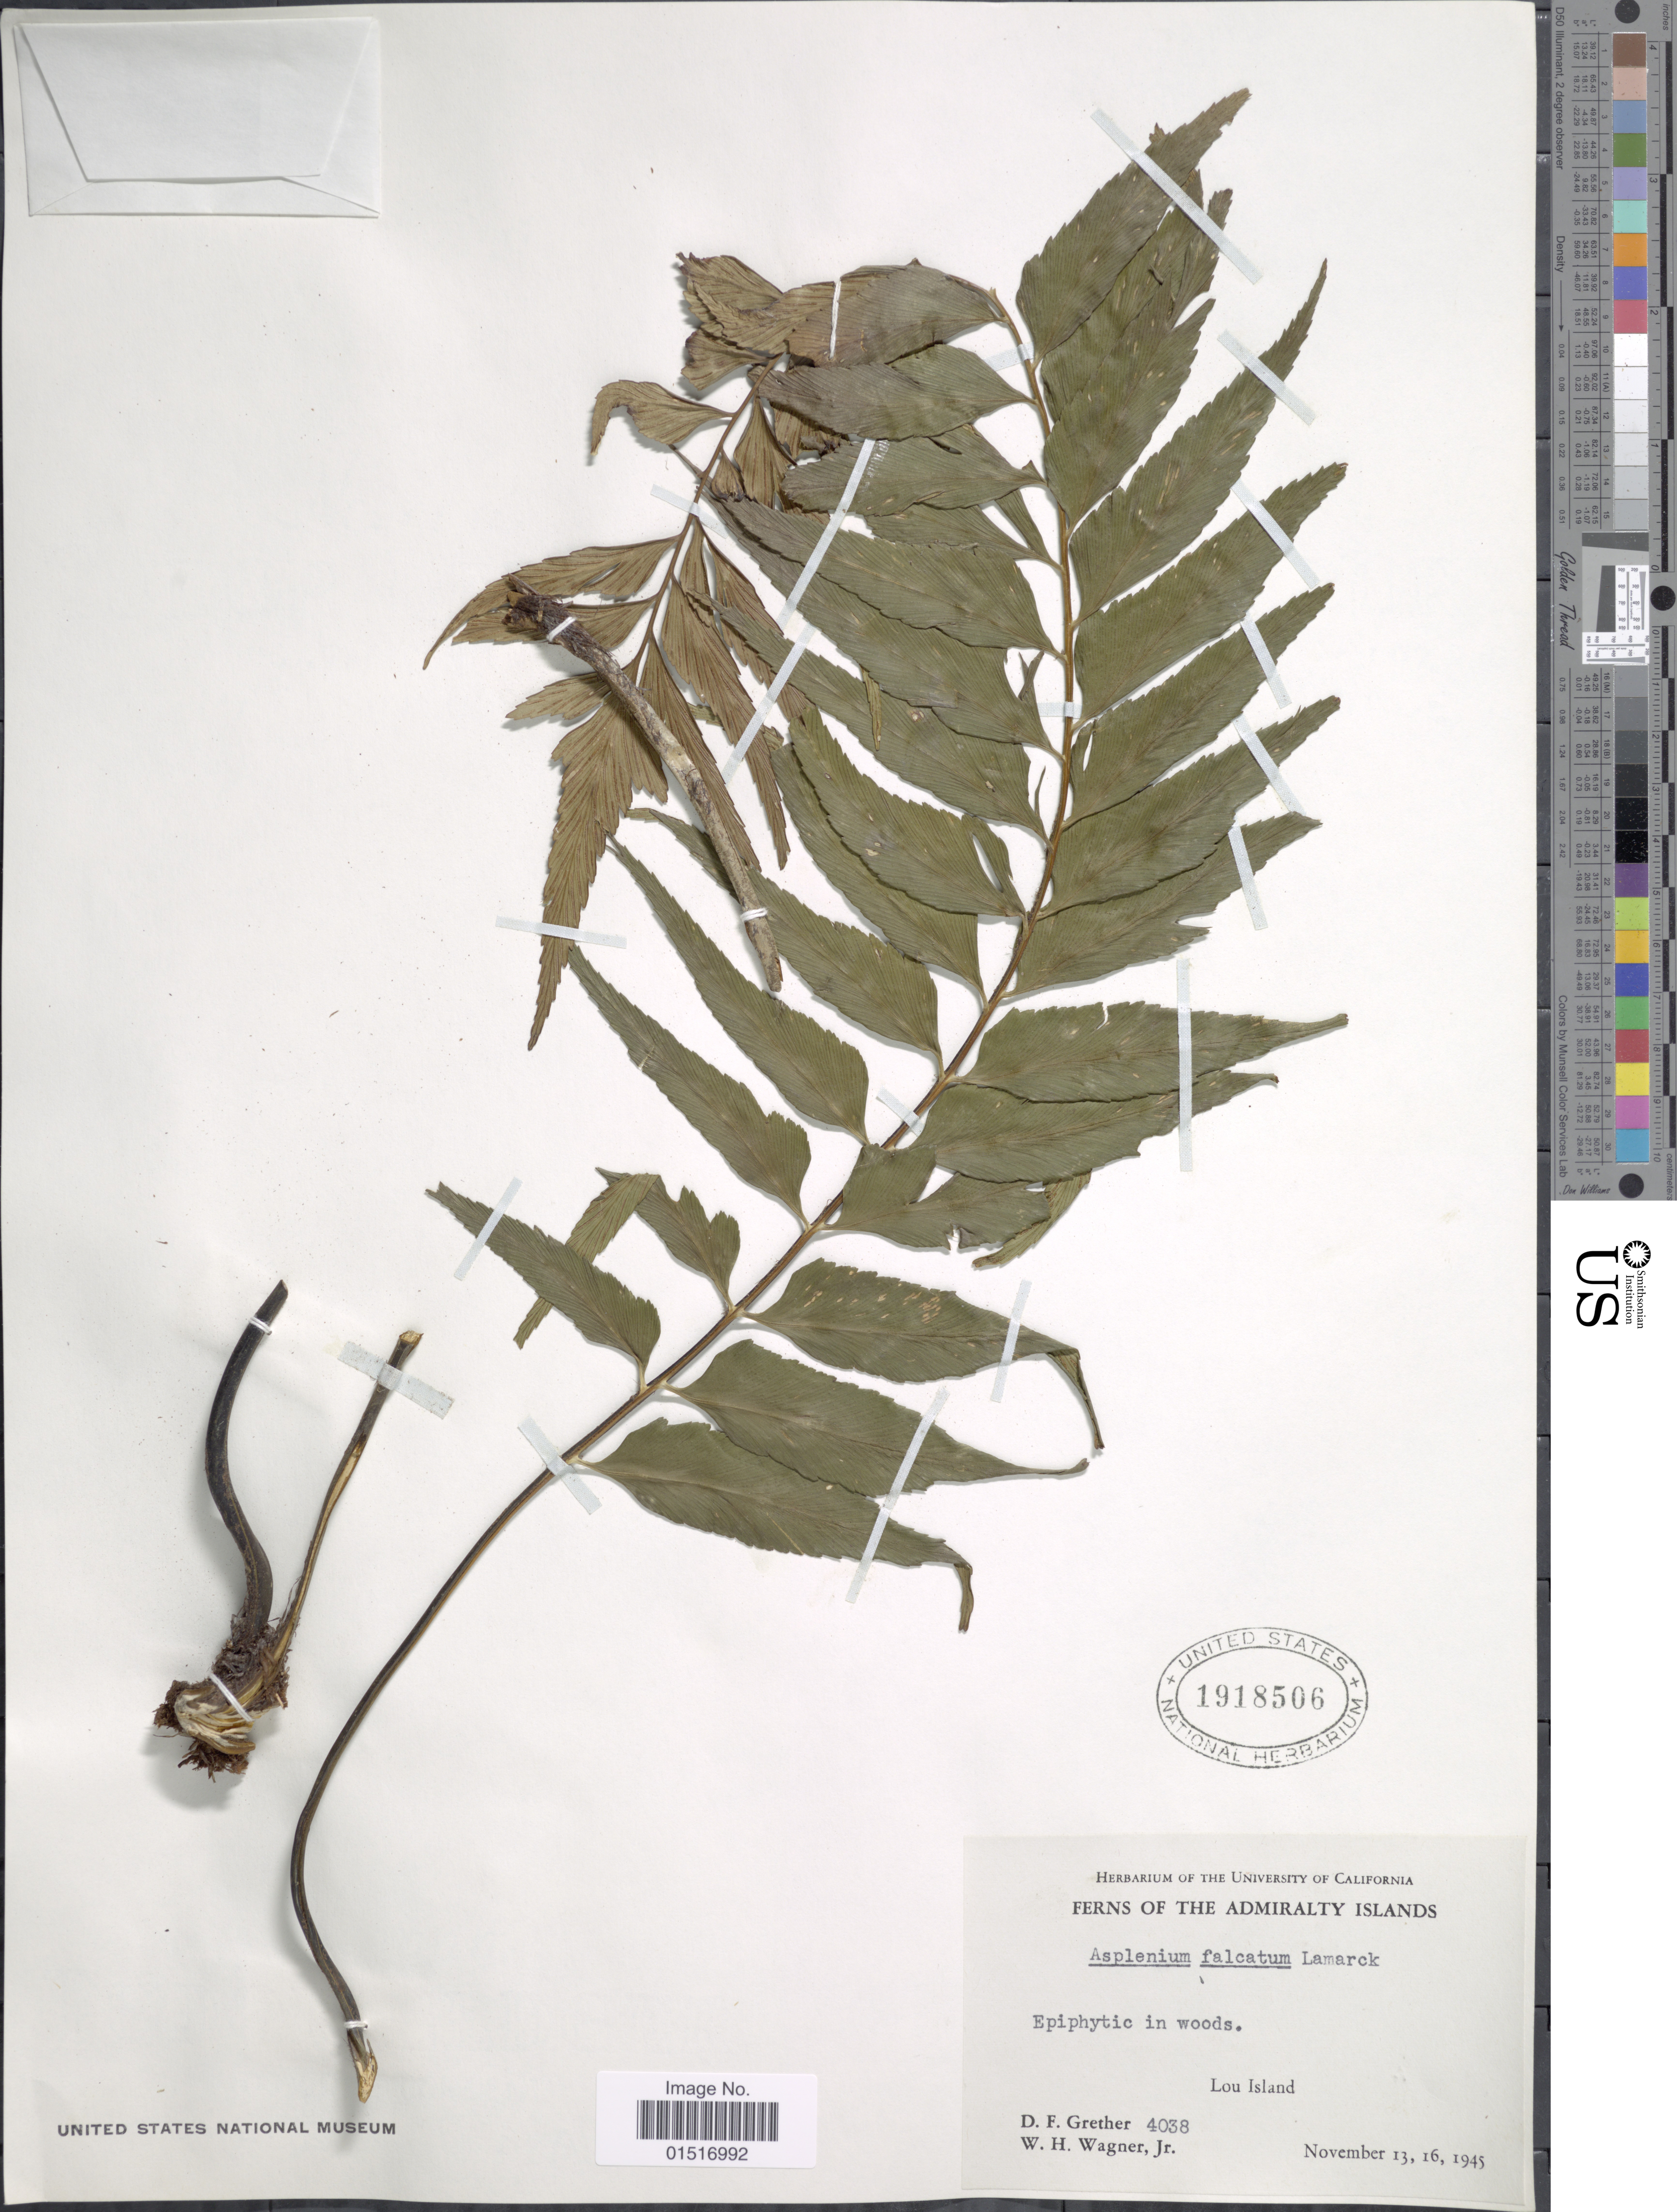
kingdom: Plantae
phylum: Tracheophyta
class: Polypodiopsida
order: Polypodiales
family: Aspleniaceae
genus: Asplenium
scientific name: Asplenium polyodon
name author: G. Forst.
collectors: D. F. Grether & W. H. Wagner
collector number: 4038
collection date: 1945-11-13/1945-11-16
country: Papua New Guinea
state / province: Manus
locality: The Admiralty Islands. Lou Island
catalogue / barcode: US 1918506